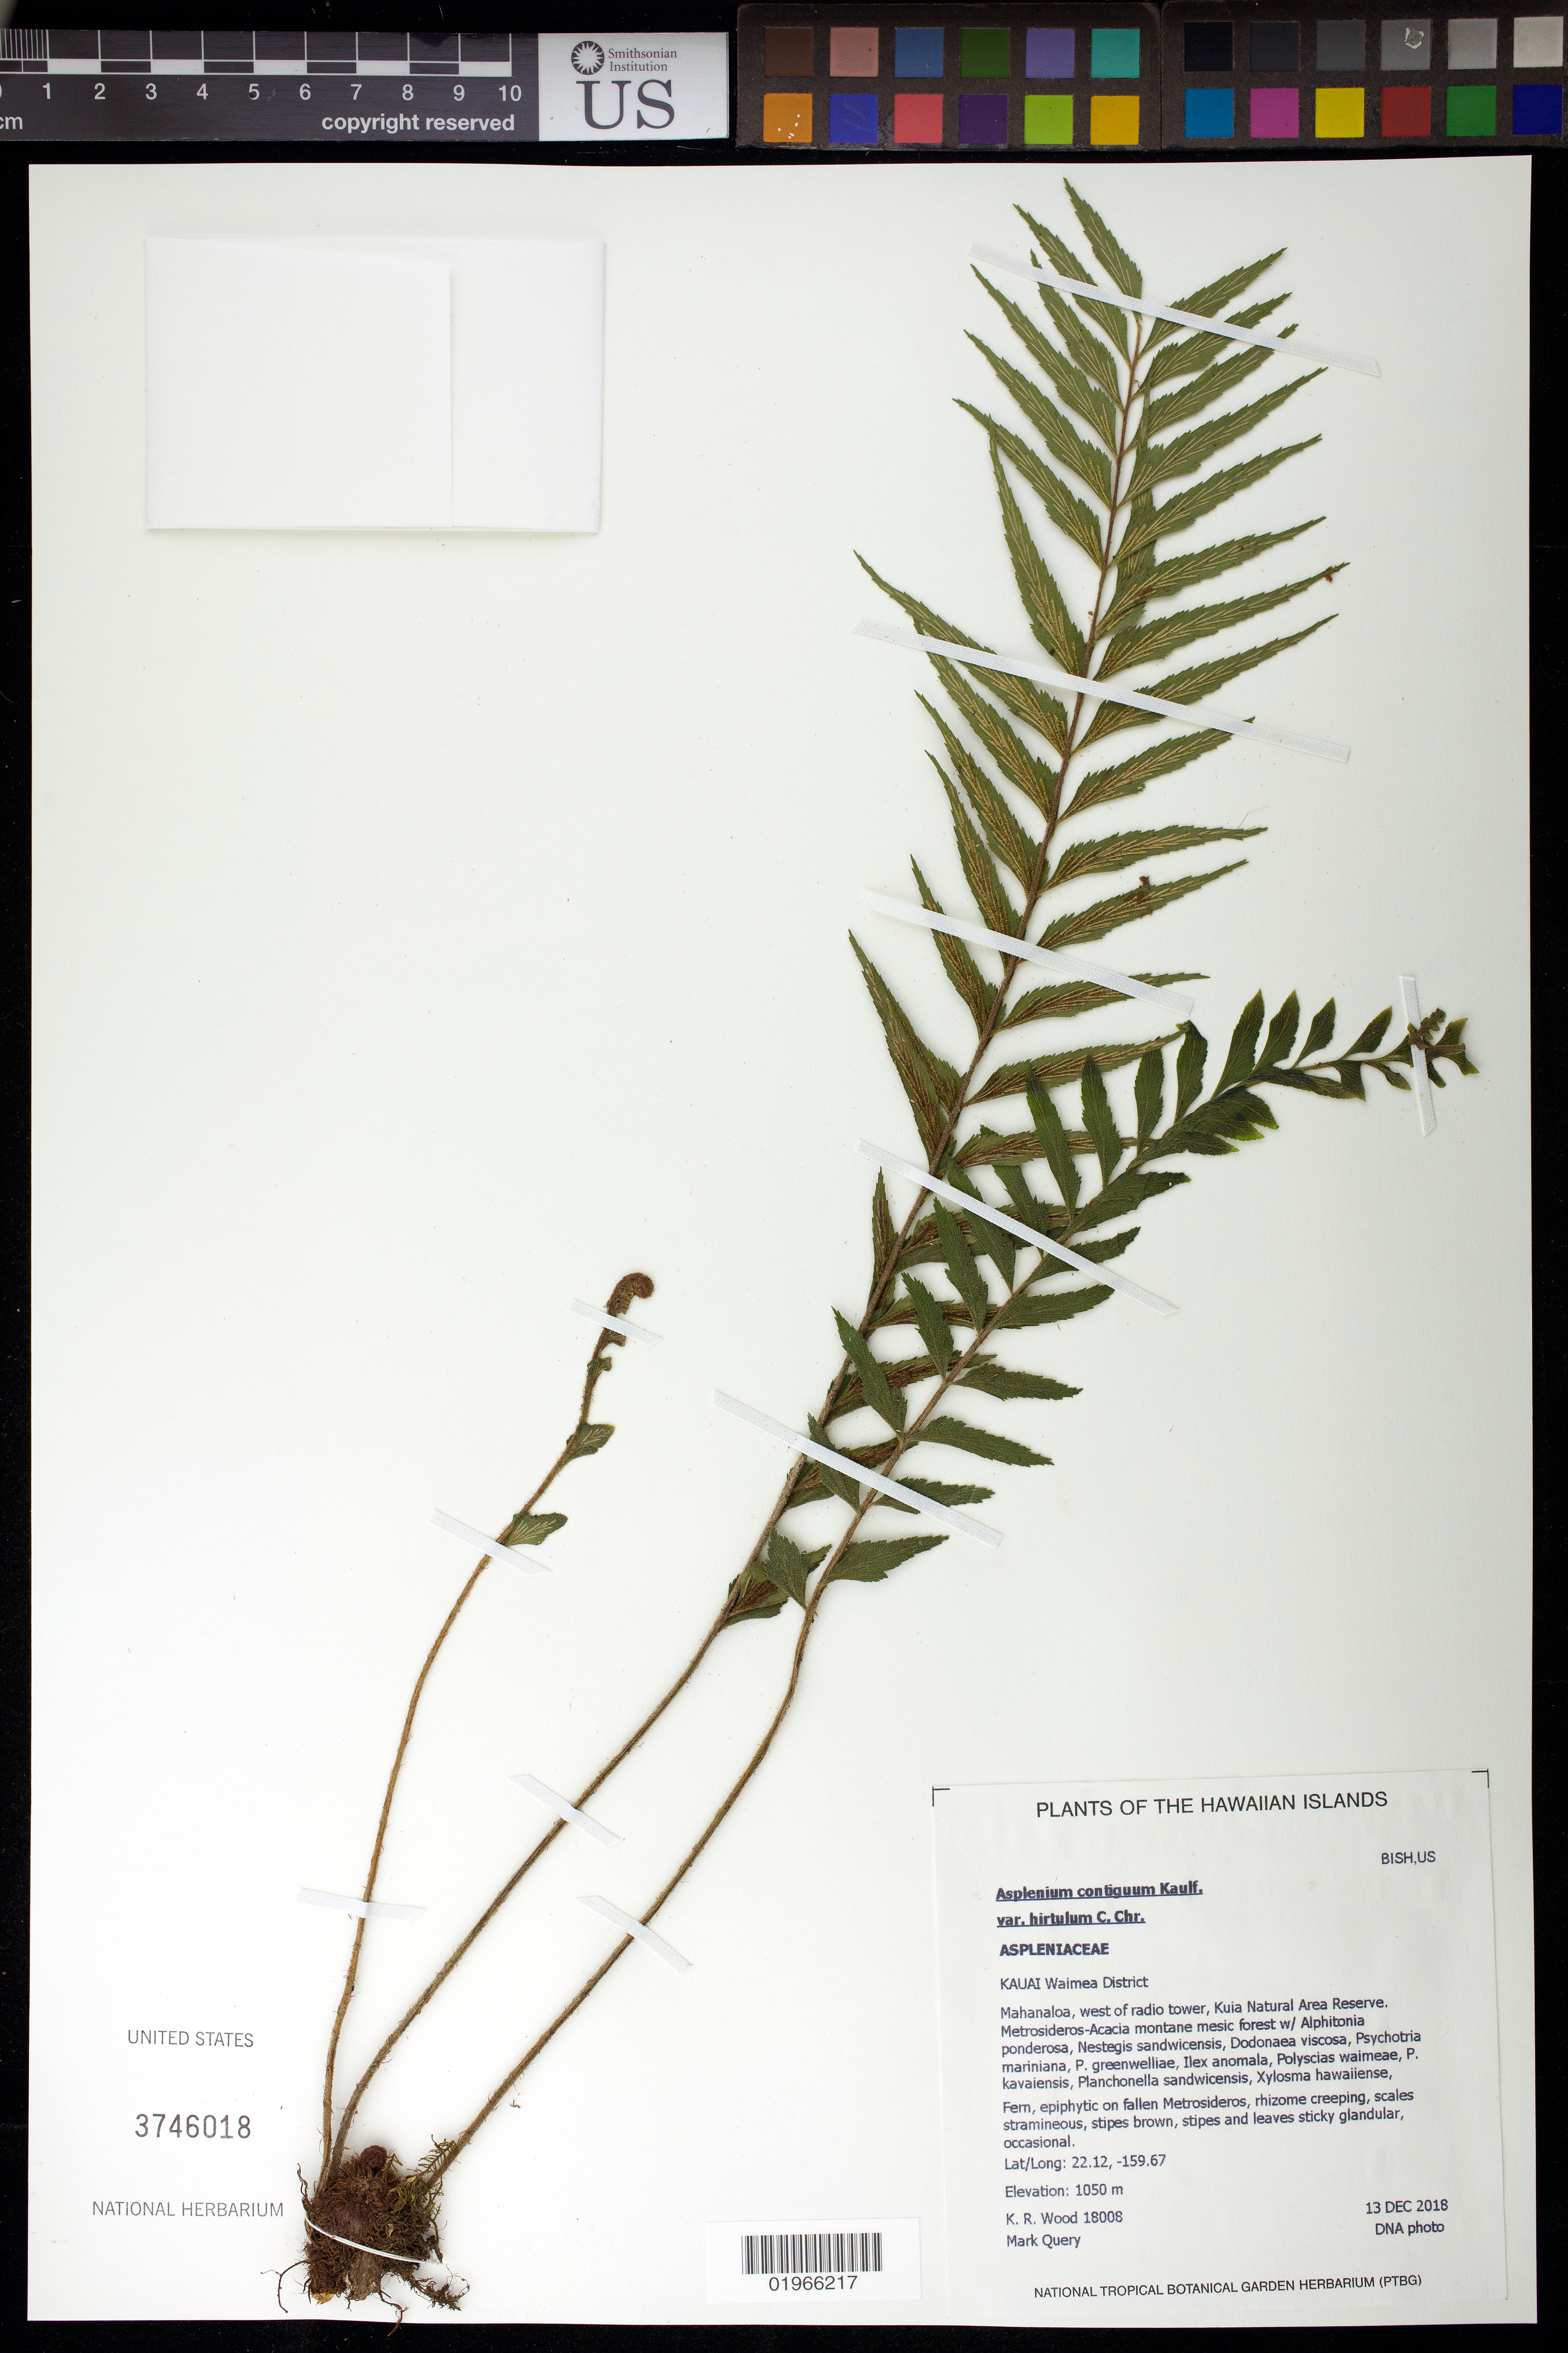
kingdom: Plantae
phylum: Tracheophyta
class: Polypodiopsida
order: Polypodiales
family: Aspleniaceae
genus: Asplenium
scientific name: Asplenium contiguum var. hirtulum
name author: C. Chr.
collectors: K. R. Wood & M. Query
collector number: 18008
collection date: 2018-12-13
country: United States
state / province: Hawaii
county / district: Kauai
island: Kaua'i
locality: Waimea District, Mahanaloa, west of radio tower, Kuia Natural Area Reserve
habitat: Montane mesic forest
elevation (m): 1050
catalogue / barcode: US 3746018